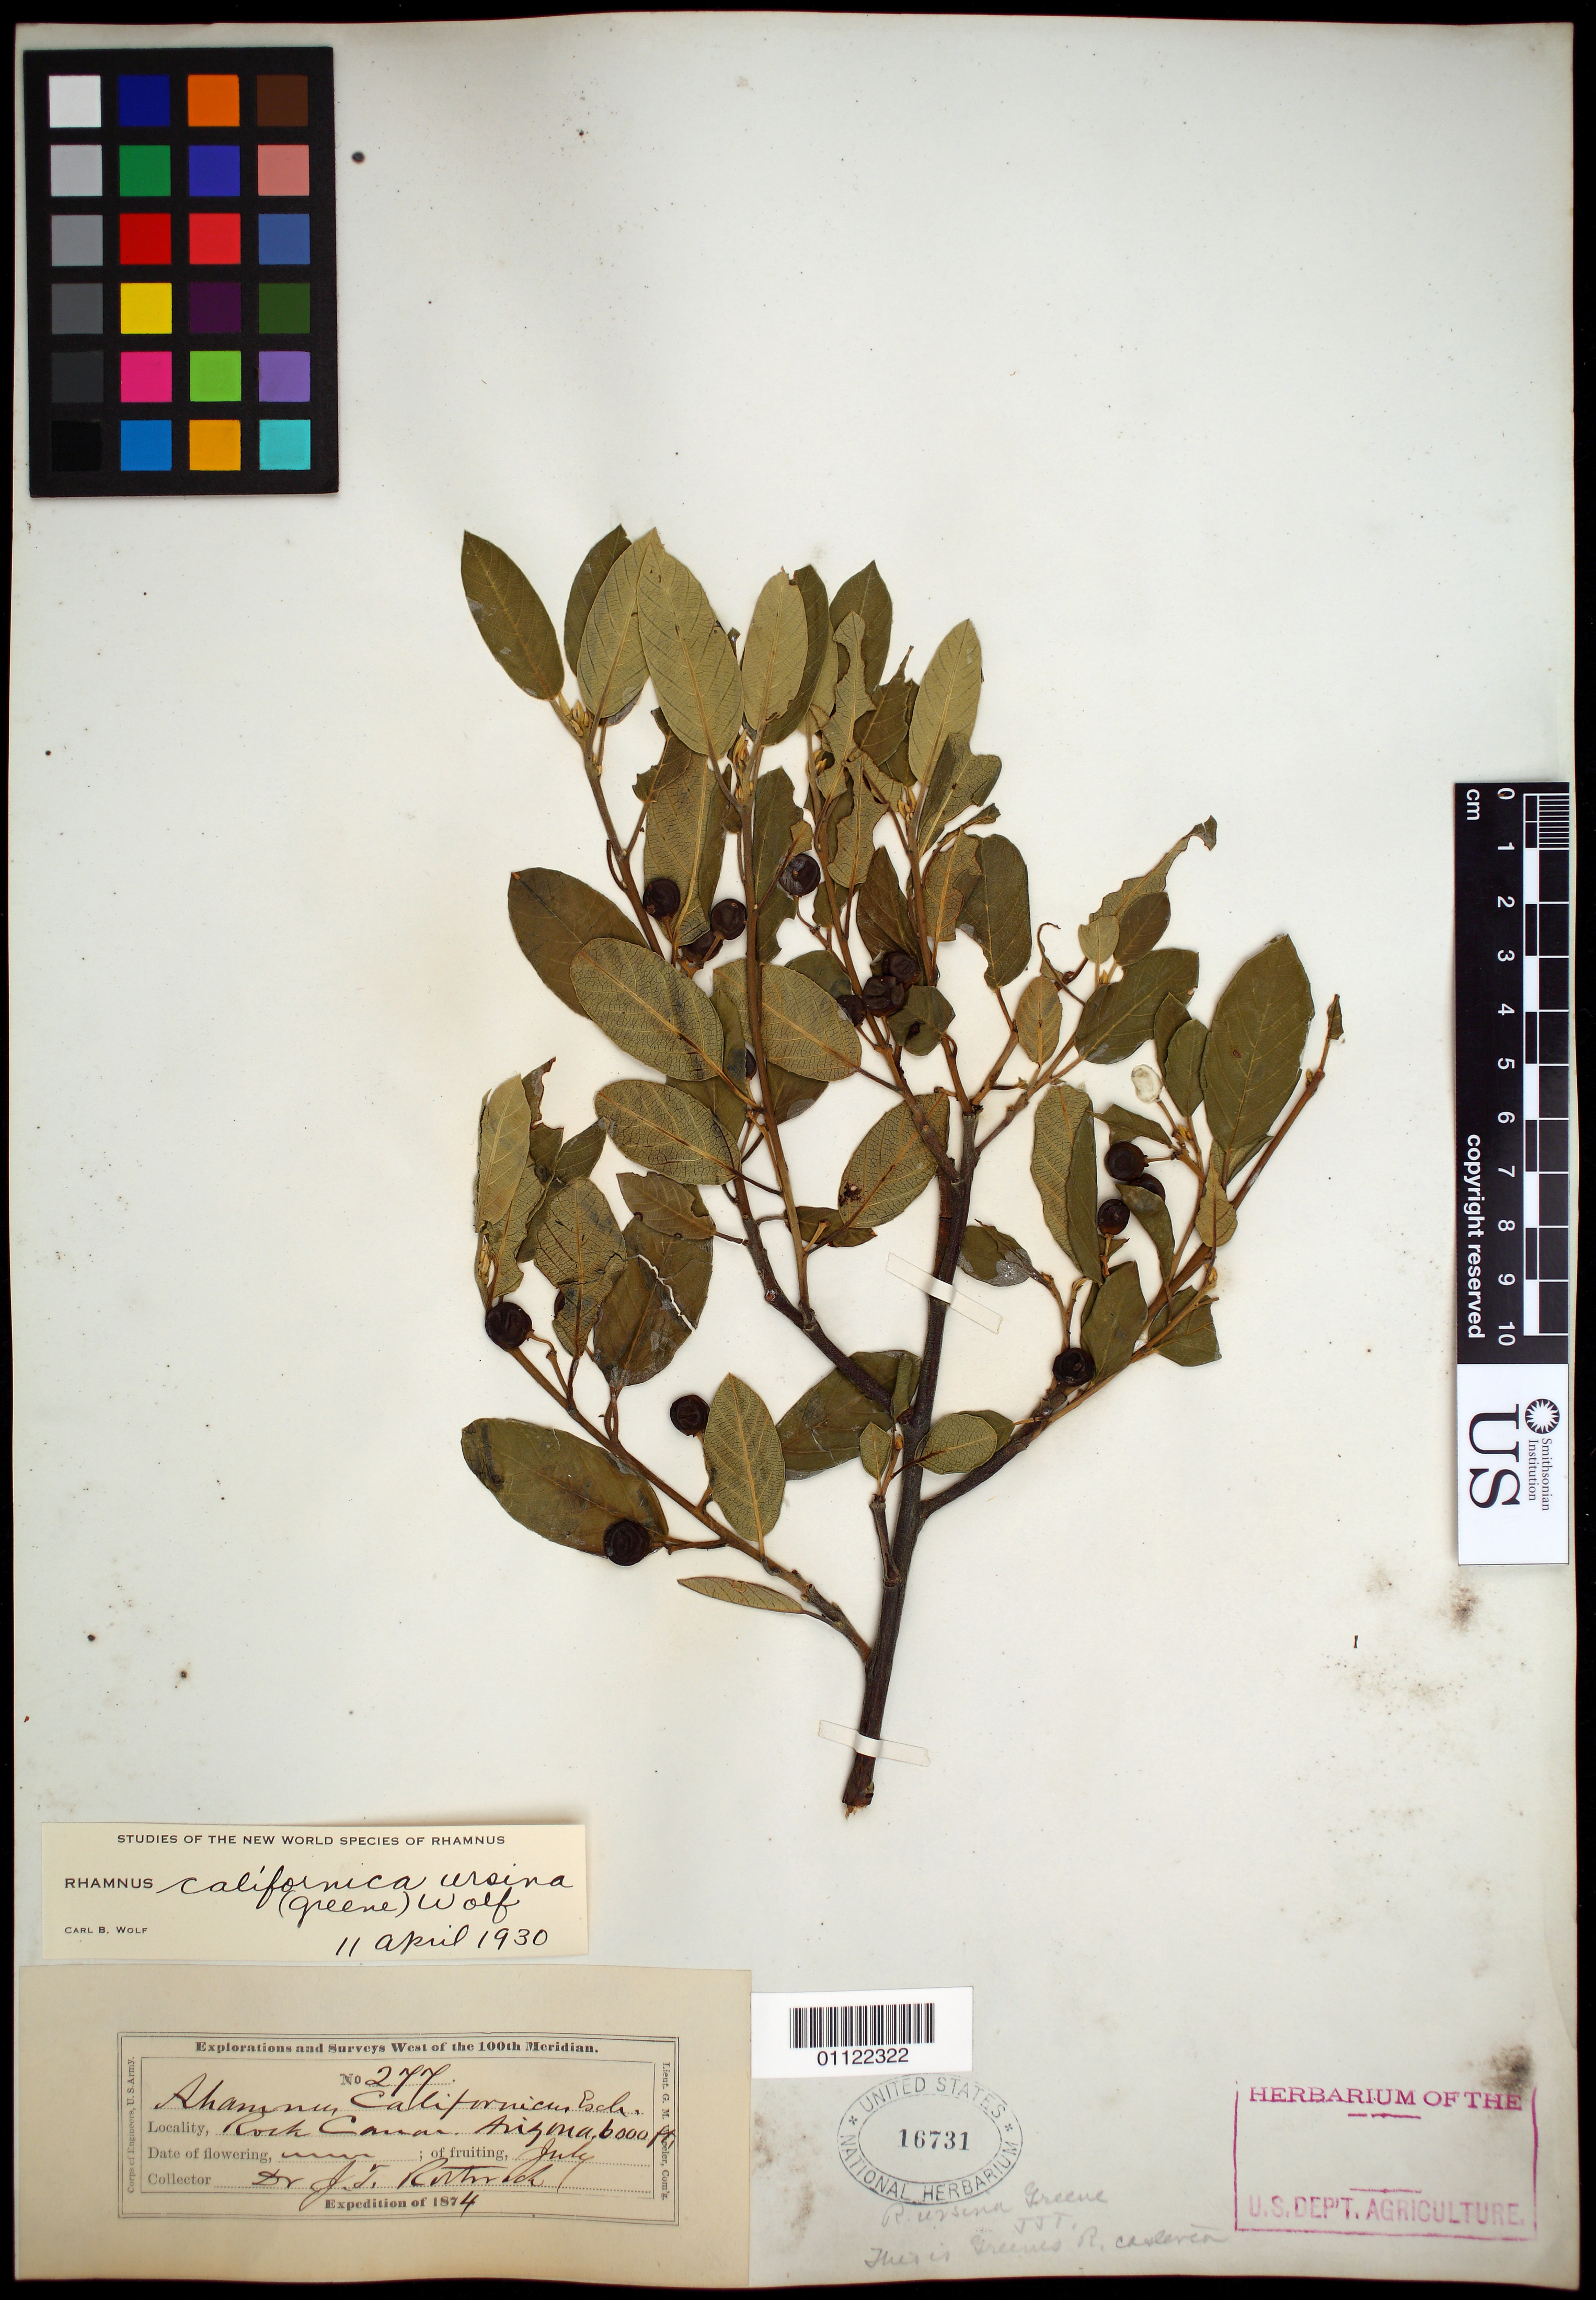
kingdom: Plantae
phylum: Tracheophyta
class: Magnoliopsida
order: Rosales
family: Rhamnaceae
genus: Frangula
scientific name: Frangula californica subsp. ursina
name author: (Greene) Kartesz & Gandhi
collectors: J. T. Rothrock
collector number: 277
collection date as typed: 1874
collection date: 1874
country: United States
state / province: Arizona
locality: Rock Canyon.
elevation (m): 1829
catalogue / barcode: US 16731